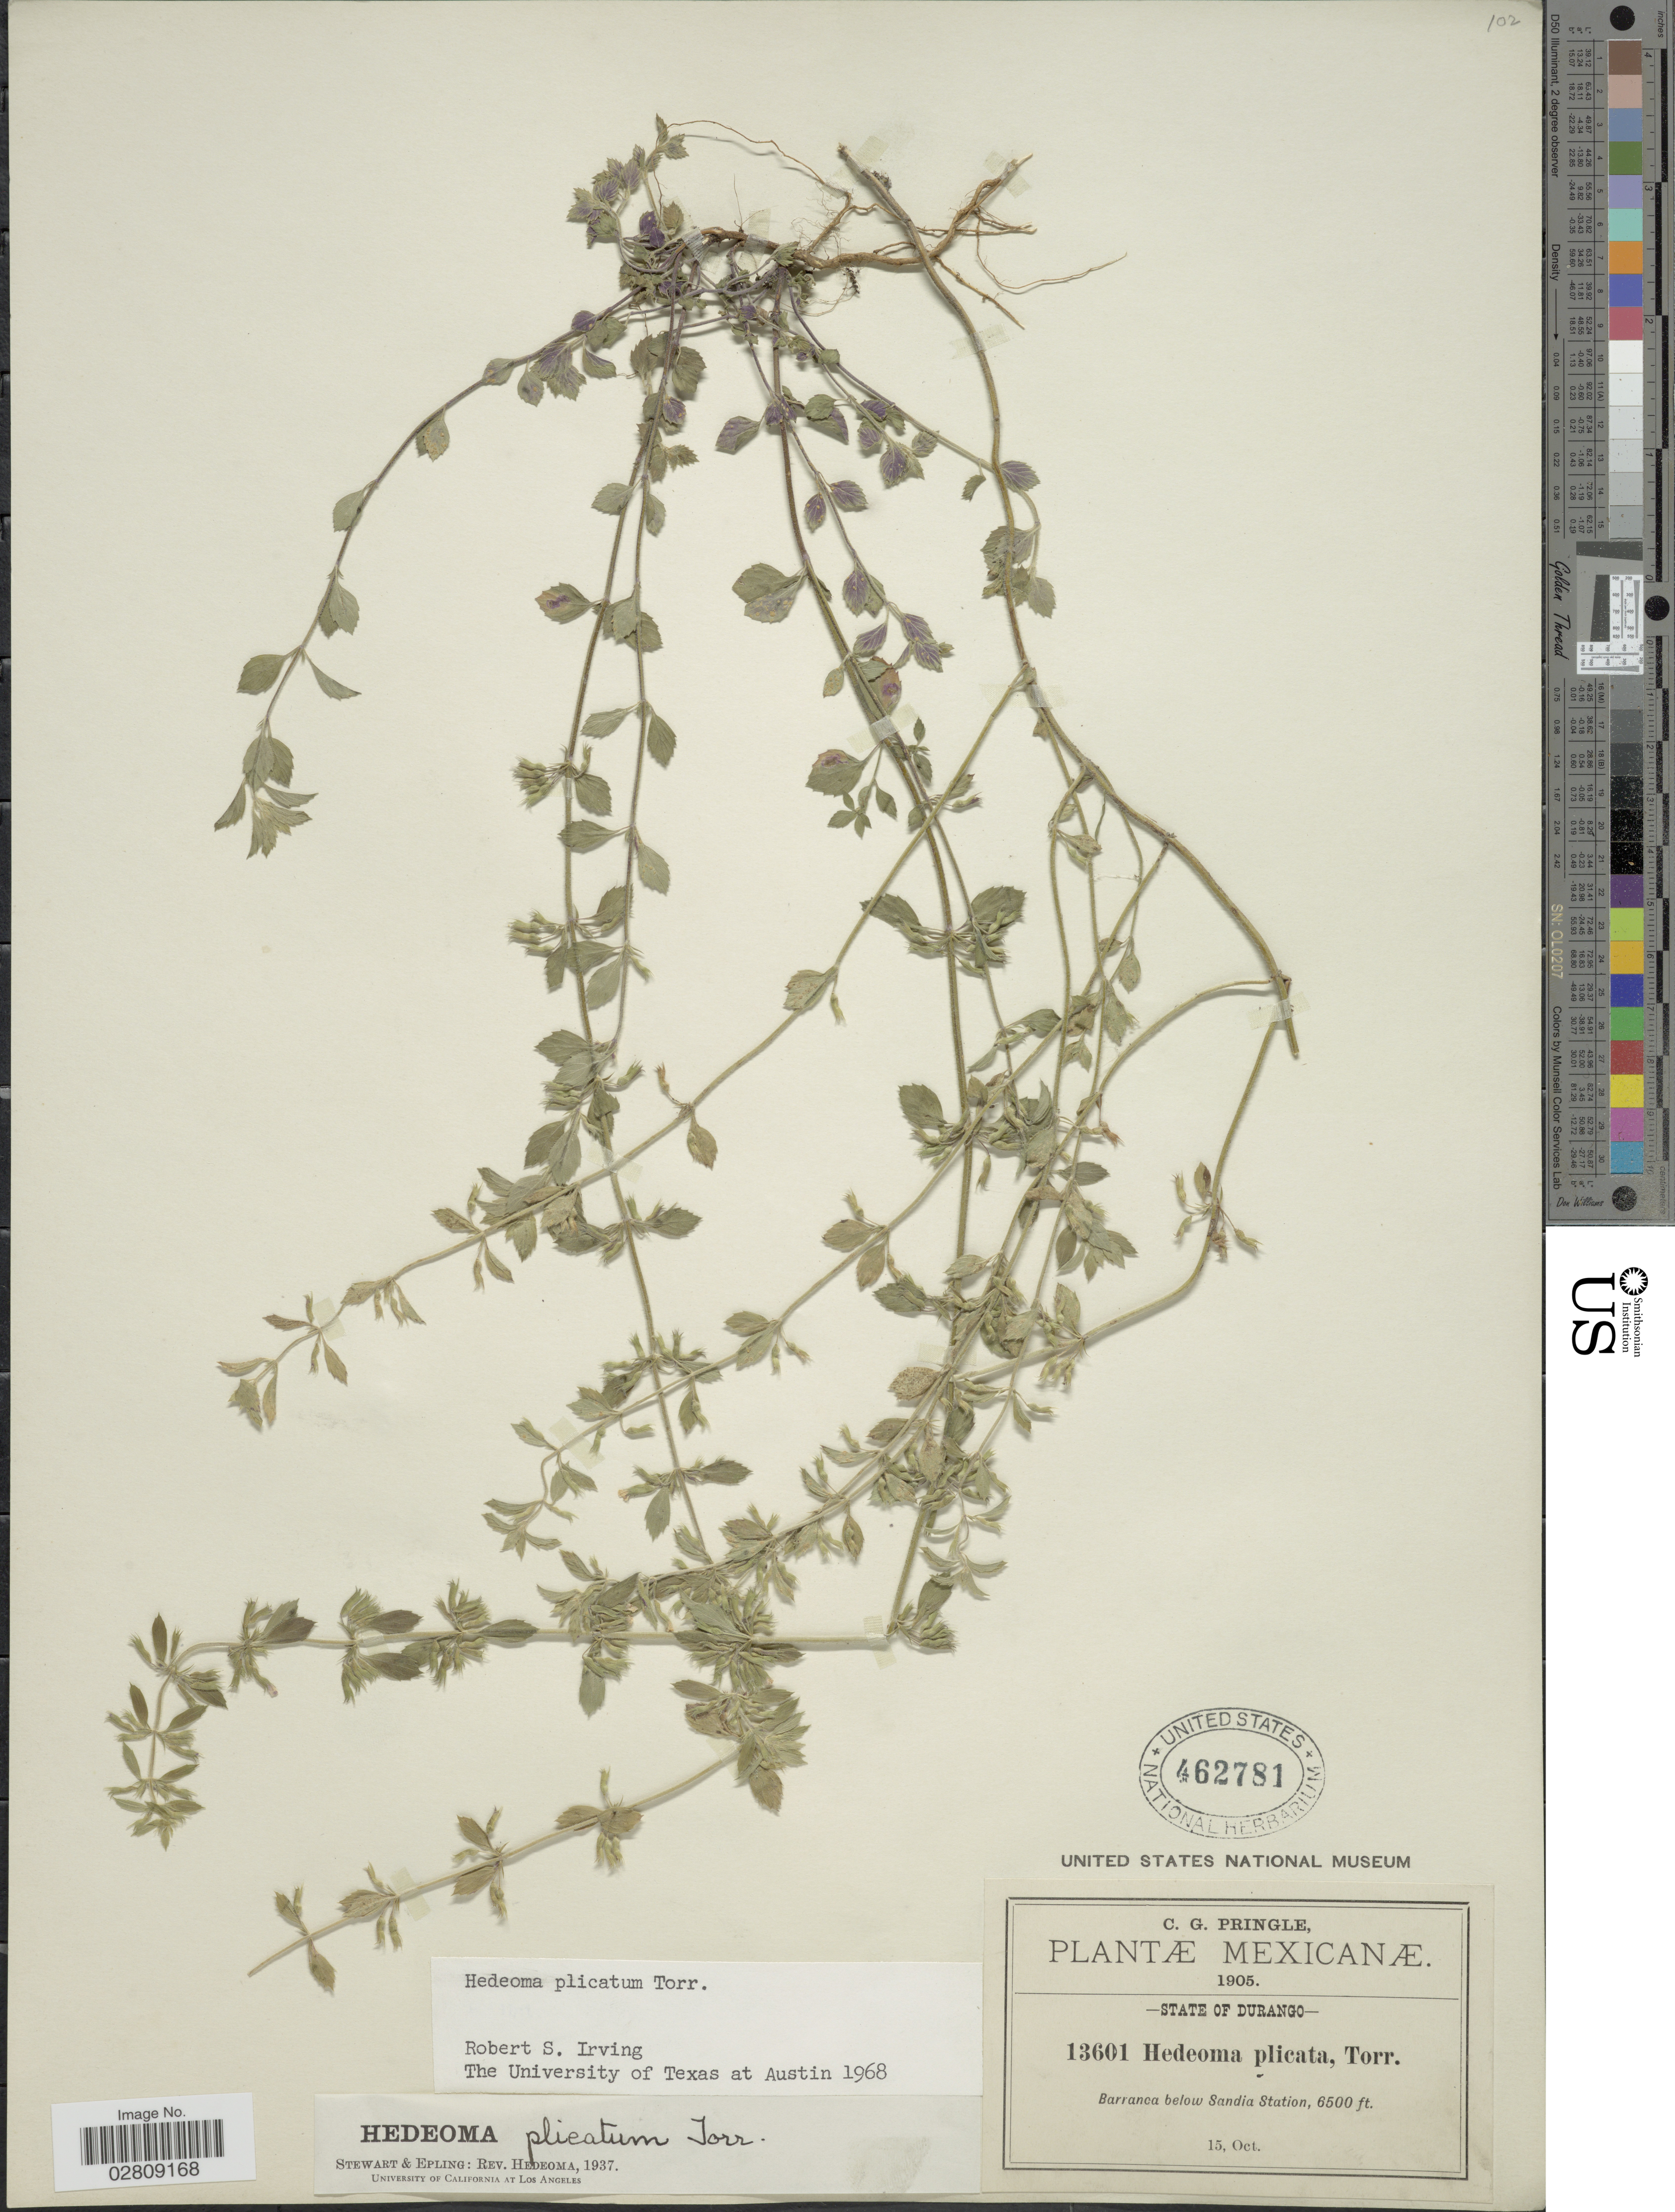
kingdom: Plantae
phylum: Tracheophyta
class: Magnoliopsida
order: Lamiales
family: Lamiaceae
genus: Hedeoma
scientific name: Hedeoma plicatum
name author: Torr. in Emory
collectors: C. G. Pringle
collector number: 13601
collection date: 1905-10-15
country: Mexico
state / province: Durango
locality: Barranca below Sandia Station.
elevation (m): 1981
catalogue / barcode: US 462781